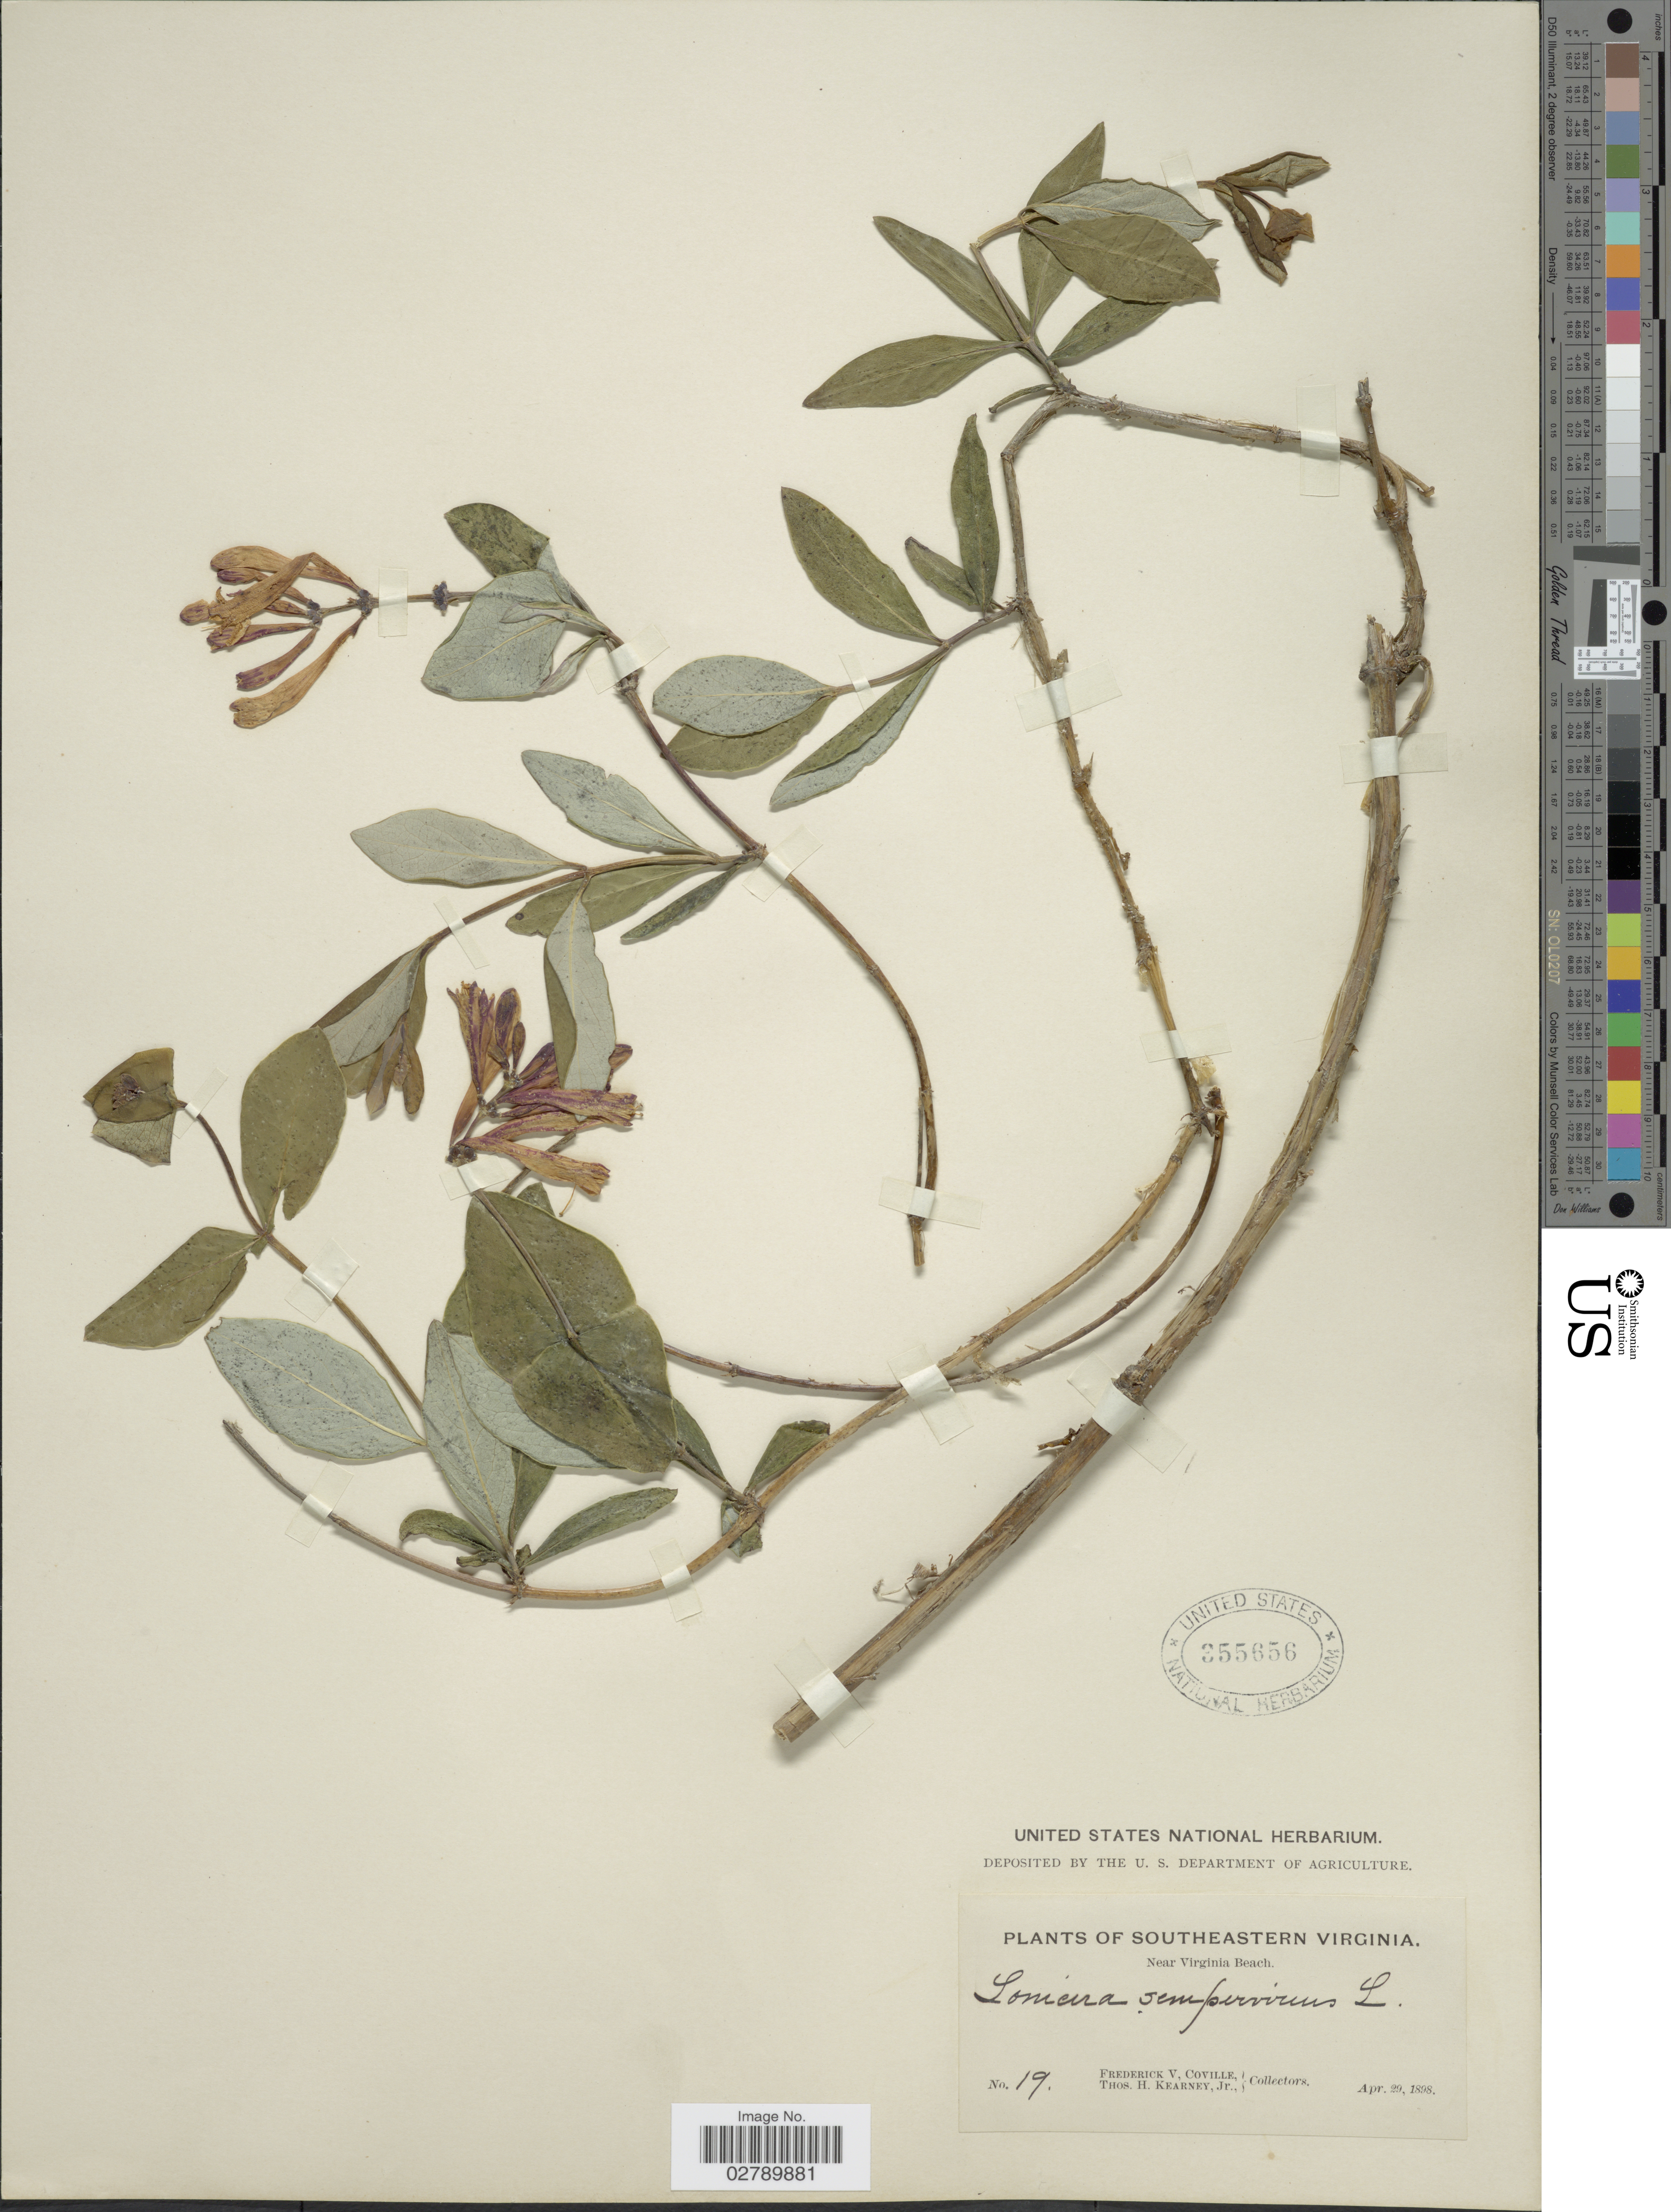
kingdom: Plantae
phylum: Tracheophyta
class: Magnoliopsida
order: Dipsacales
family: Caprifoliaceae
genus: Lonicera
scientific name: Lonicera sempervirens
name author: L.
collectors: F. V. Coville & T. H. Kearney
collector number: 19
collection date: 1898-04-29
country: United States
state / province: Virginia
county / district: City of Virginia Beach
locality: Southeastern Virginia. Near Virginia Beach.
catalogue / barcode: US 355656